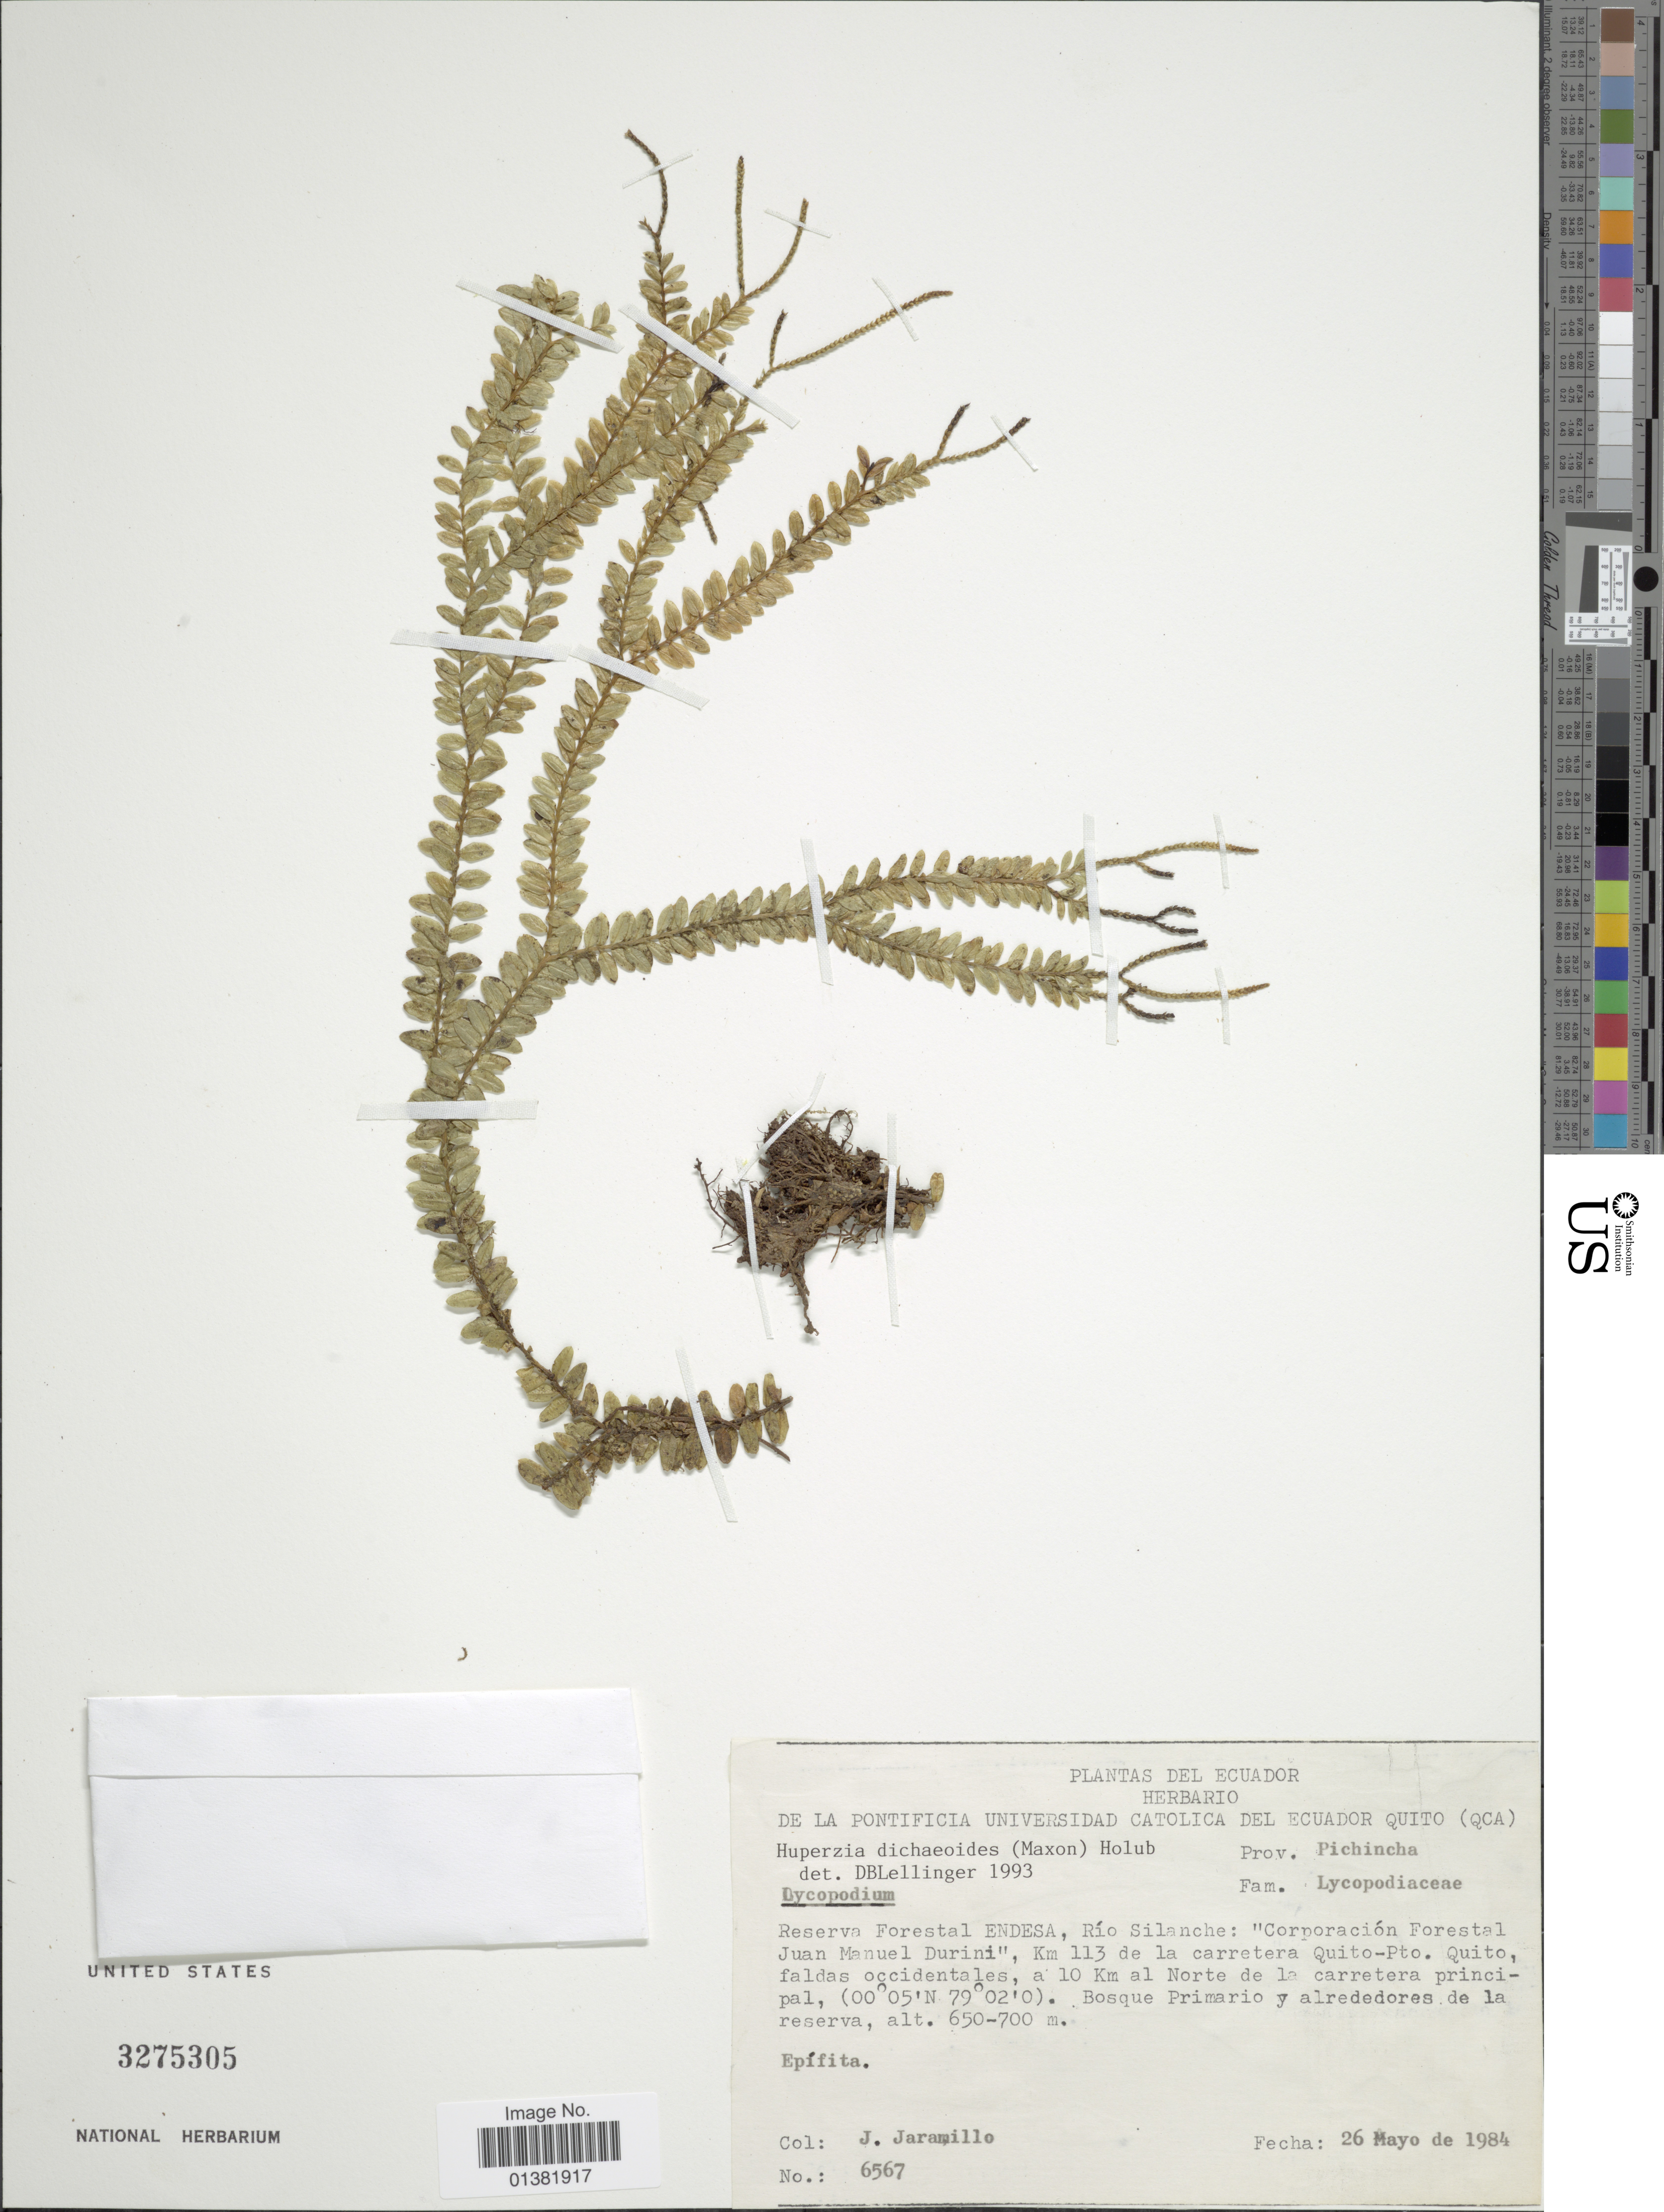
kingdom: Plantae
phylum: Tracheophyta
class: Lycopodiopsida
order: Lycopodiales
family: Lycopodiaceae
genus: Phlegmariurus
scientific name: Phlegmariurus dichaeoides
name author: (Maxon) B. Øllg.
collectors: Jaramillo, --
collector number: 6567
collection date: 1984-05-26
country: Ecuador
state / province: Pichincha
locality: Reserva Forestal Endesa, Río Silanche: "Corporación Forestal Juan Manuel Durini", Km 113 de la carretera Quito-Pto. Quito, faldas occidentales, a 10 Km al Norte de la carretera principal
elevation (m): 650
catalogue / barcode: US 3275305